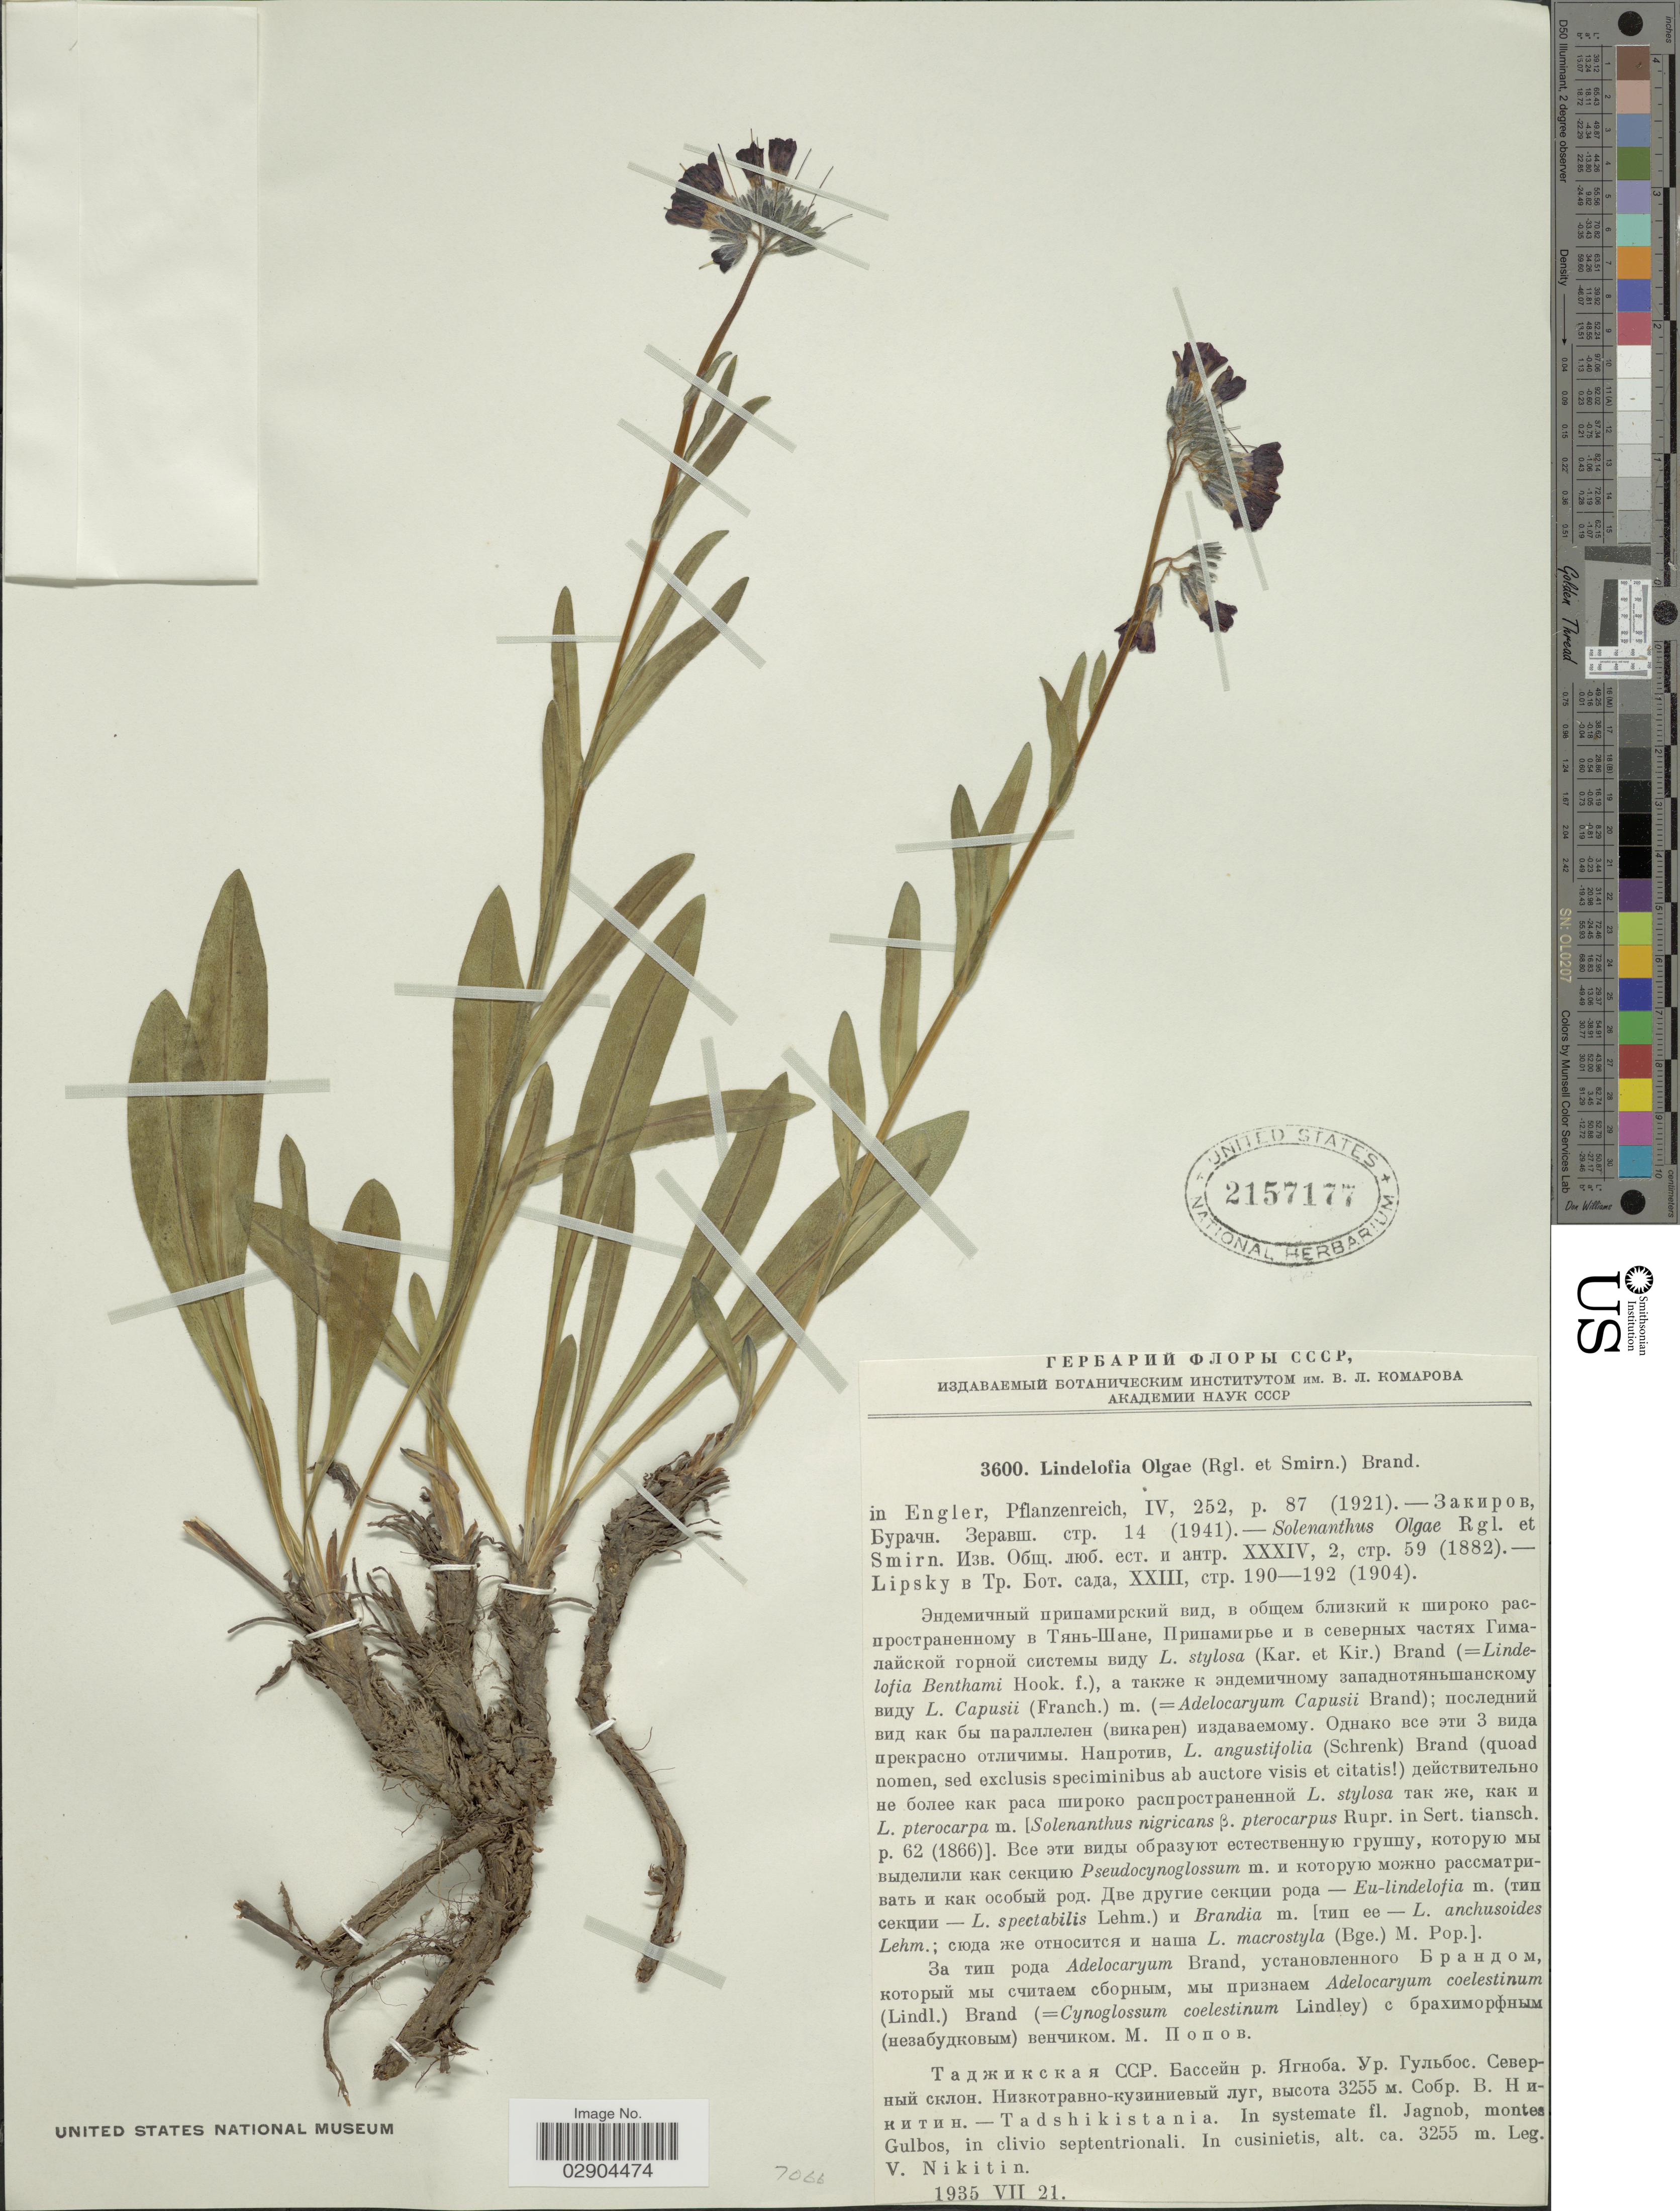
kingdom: Plantae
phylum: Tracheophyta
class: Magnoliopsida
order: Boraginales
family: Boraginaceae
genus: Lindelofia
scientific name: Lindelofia olgae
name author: (Regel & Smirn.) Brand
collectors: V. A. Nikitin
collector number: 3600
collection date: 1935-07-21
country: Tajikistan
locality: Tadshikistania. In systemate fl. Jagnob, montes Gulbos, in clivio septentrionali. In cusinietis.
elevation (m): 3255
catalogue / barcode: US 2157177